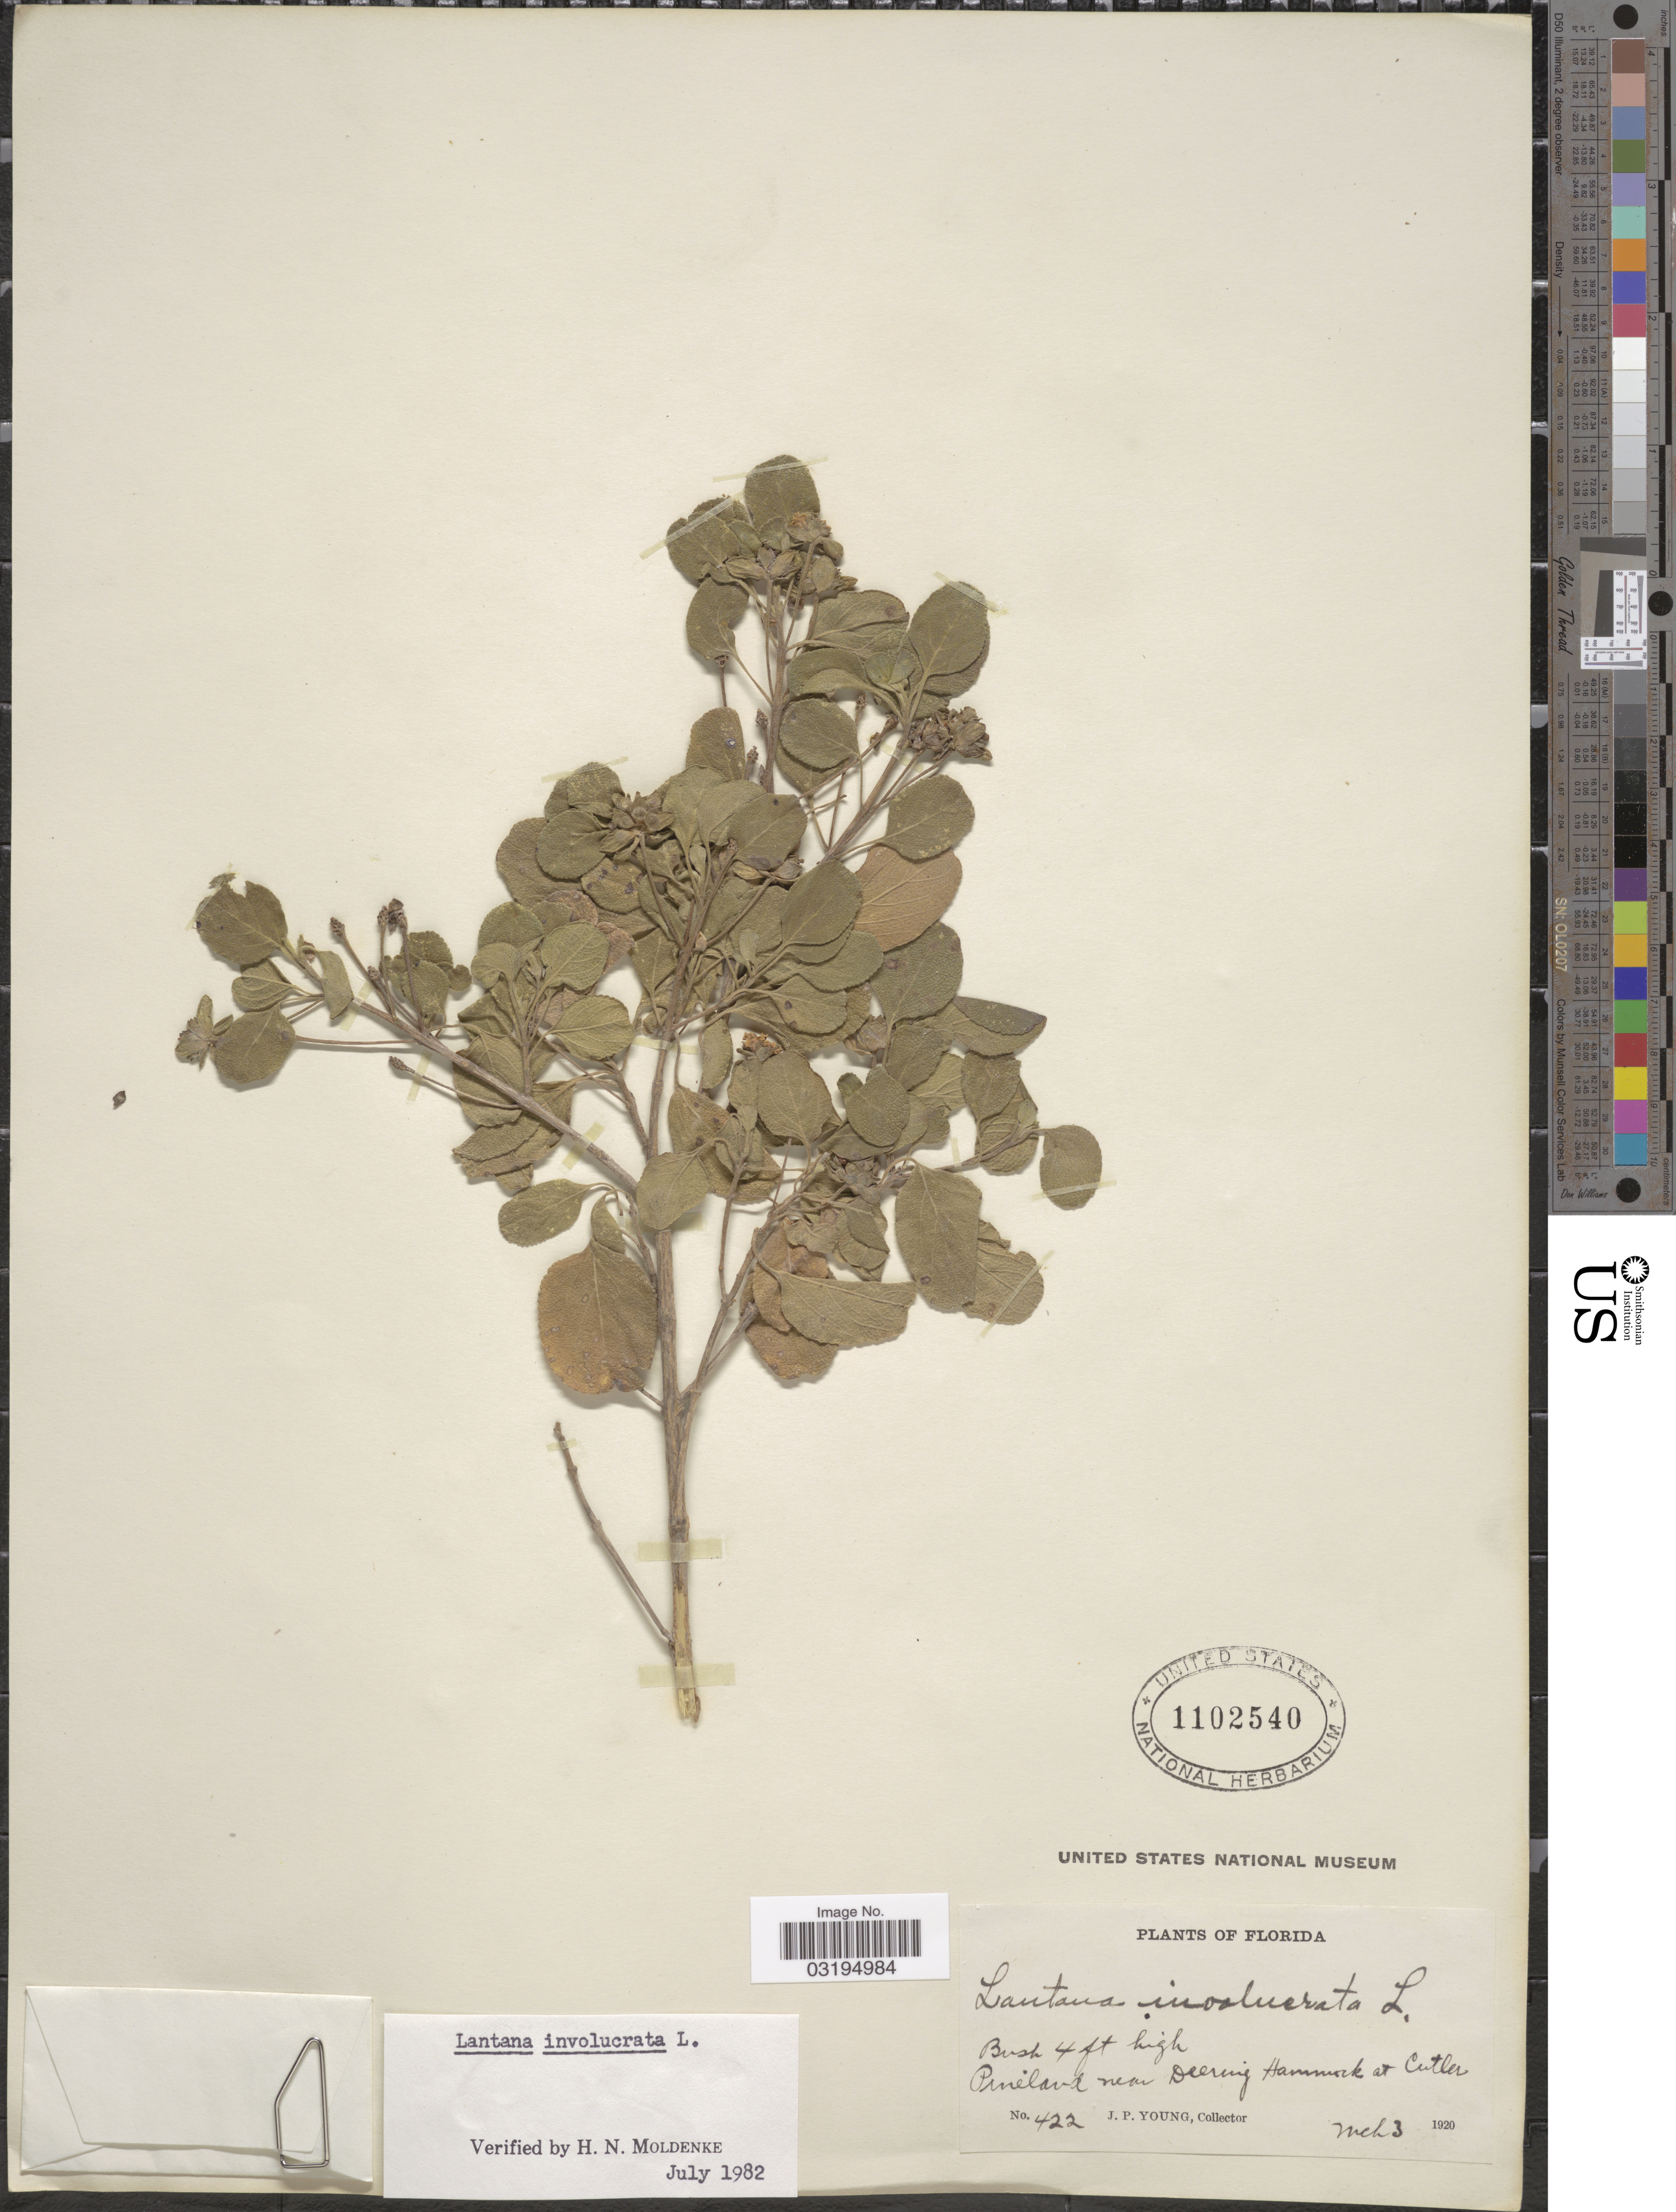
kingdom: Plantae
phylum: Tracheophyta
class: Magnoliopsida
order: Lamiales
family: Verbenaceae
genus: Lantana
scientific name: Lantana involucrata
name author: L.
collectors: J. P. Young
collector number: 422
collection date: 1920-03-03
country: United States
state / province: Florida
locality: Pineland near Deering Hammock at Cutler.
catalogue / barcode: US 1102540